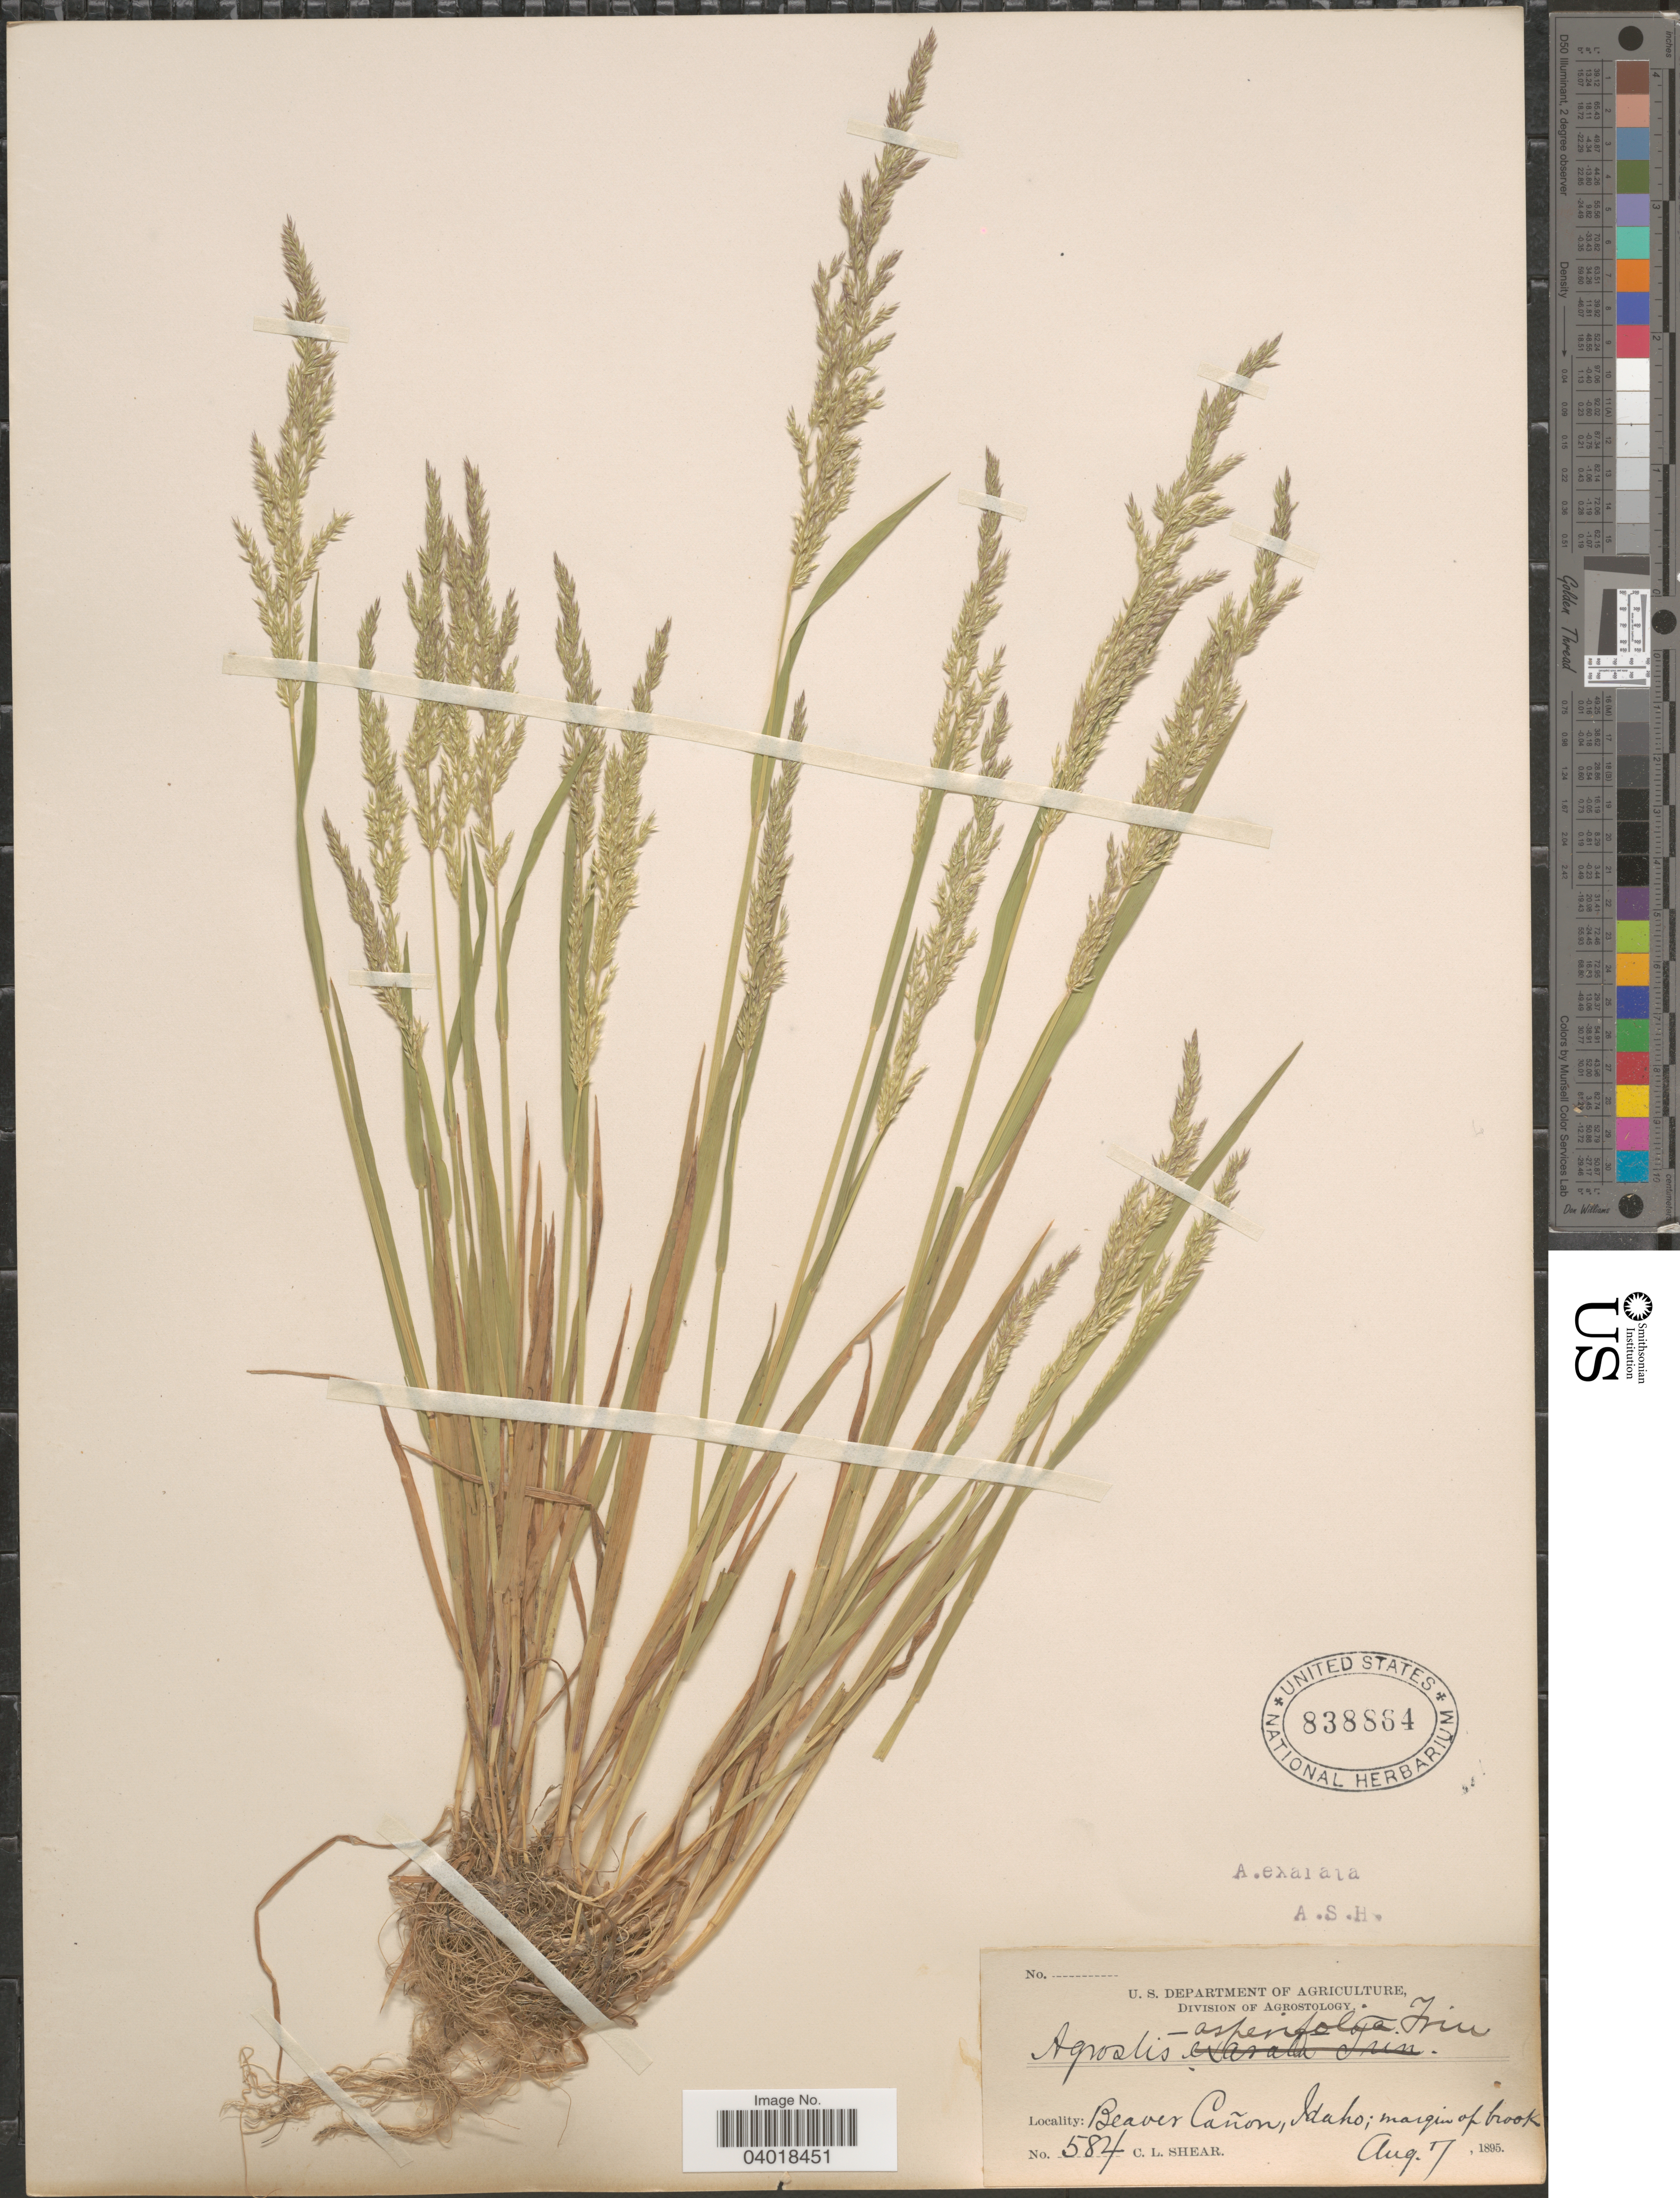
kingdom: Plantae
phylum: Tracheophyta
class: Liliopsida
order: Poales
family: Poaceae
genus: Agrostis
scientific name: Agrostis exarata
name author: Trin.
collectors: C. L. Shear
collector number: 584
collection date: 1895-08-07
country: United States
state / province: Idaho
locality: Beaver Cañon.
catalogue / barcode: US 838864